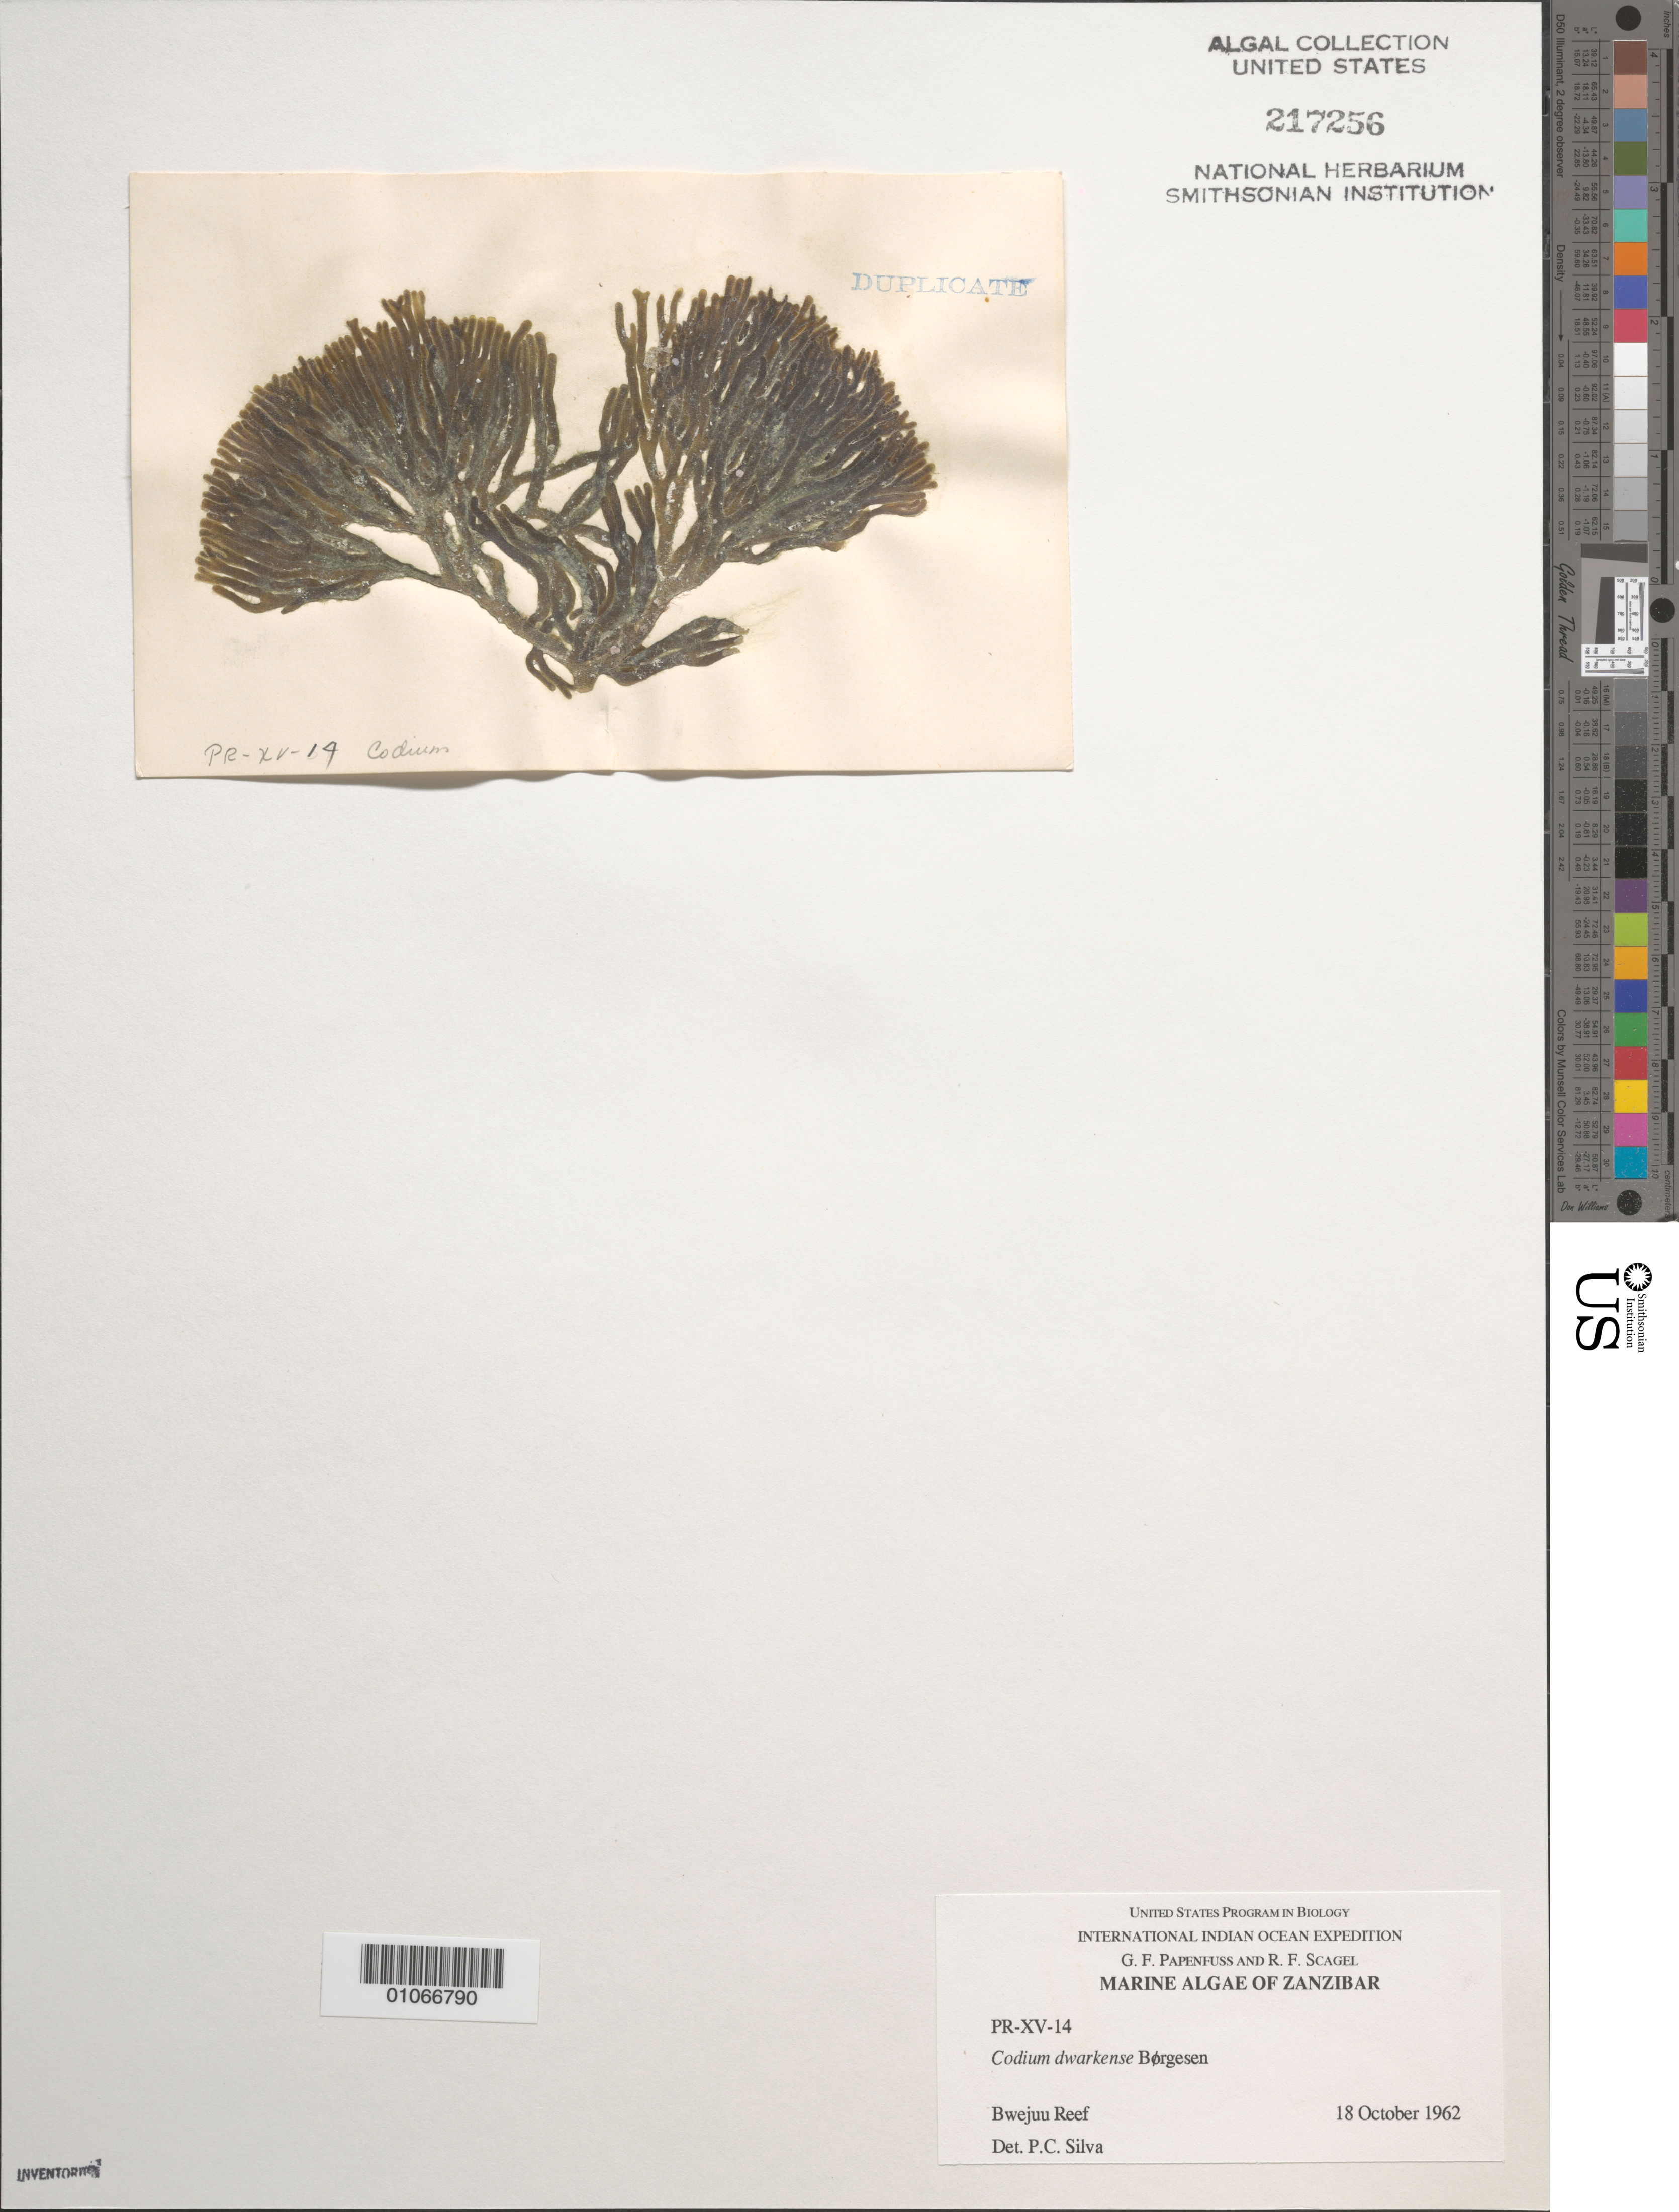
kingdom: Plantae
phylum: Chlorophyta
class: Ulvophyceae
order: Bryopsidales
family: Codiaceae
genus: Codium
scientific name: Codium dwarkense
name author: Børgesen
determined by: Silva, P. C.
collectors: G. Papenfuss & R. F. Scagel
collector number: PR-XV-14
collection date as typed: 18 Oct 1962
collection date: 1962-10-18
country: Tanzania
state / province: Zanzibar Central/South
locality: Bwenju Reef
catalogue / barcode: US 217256